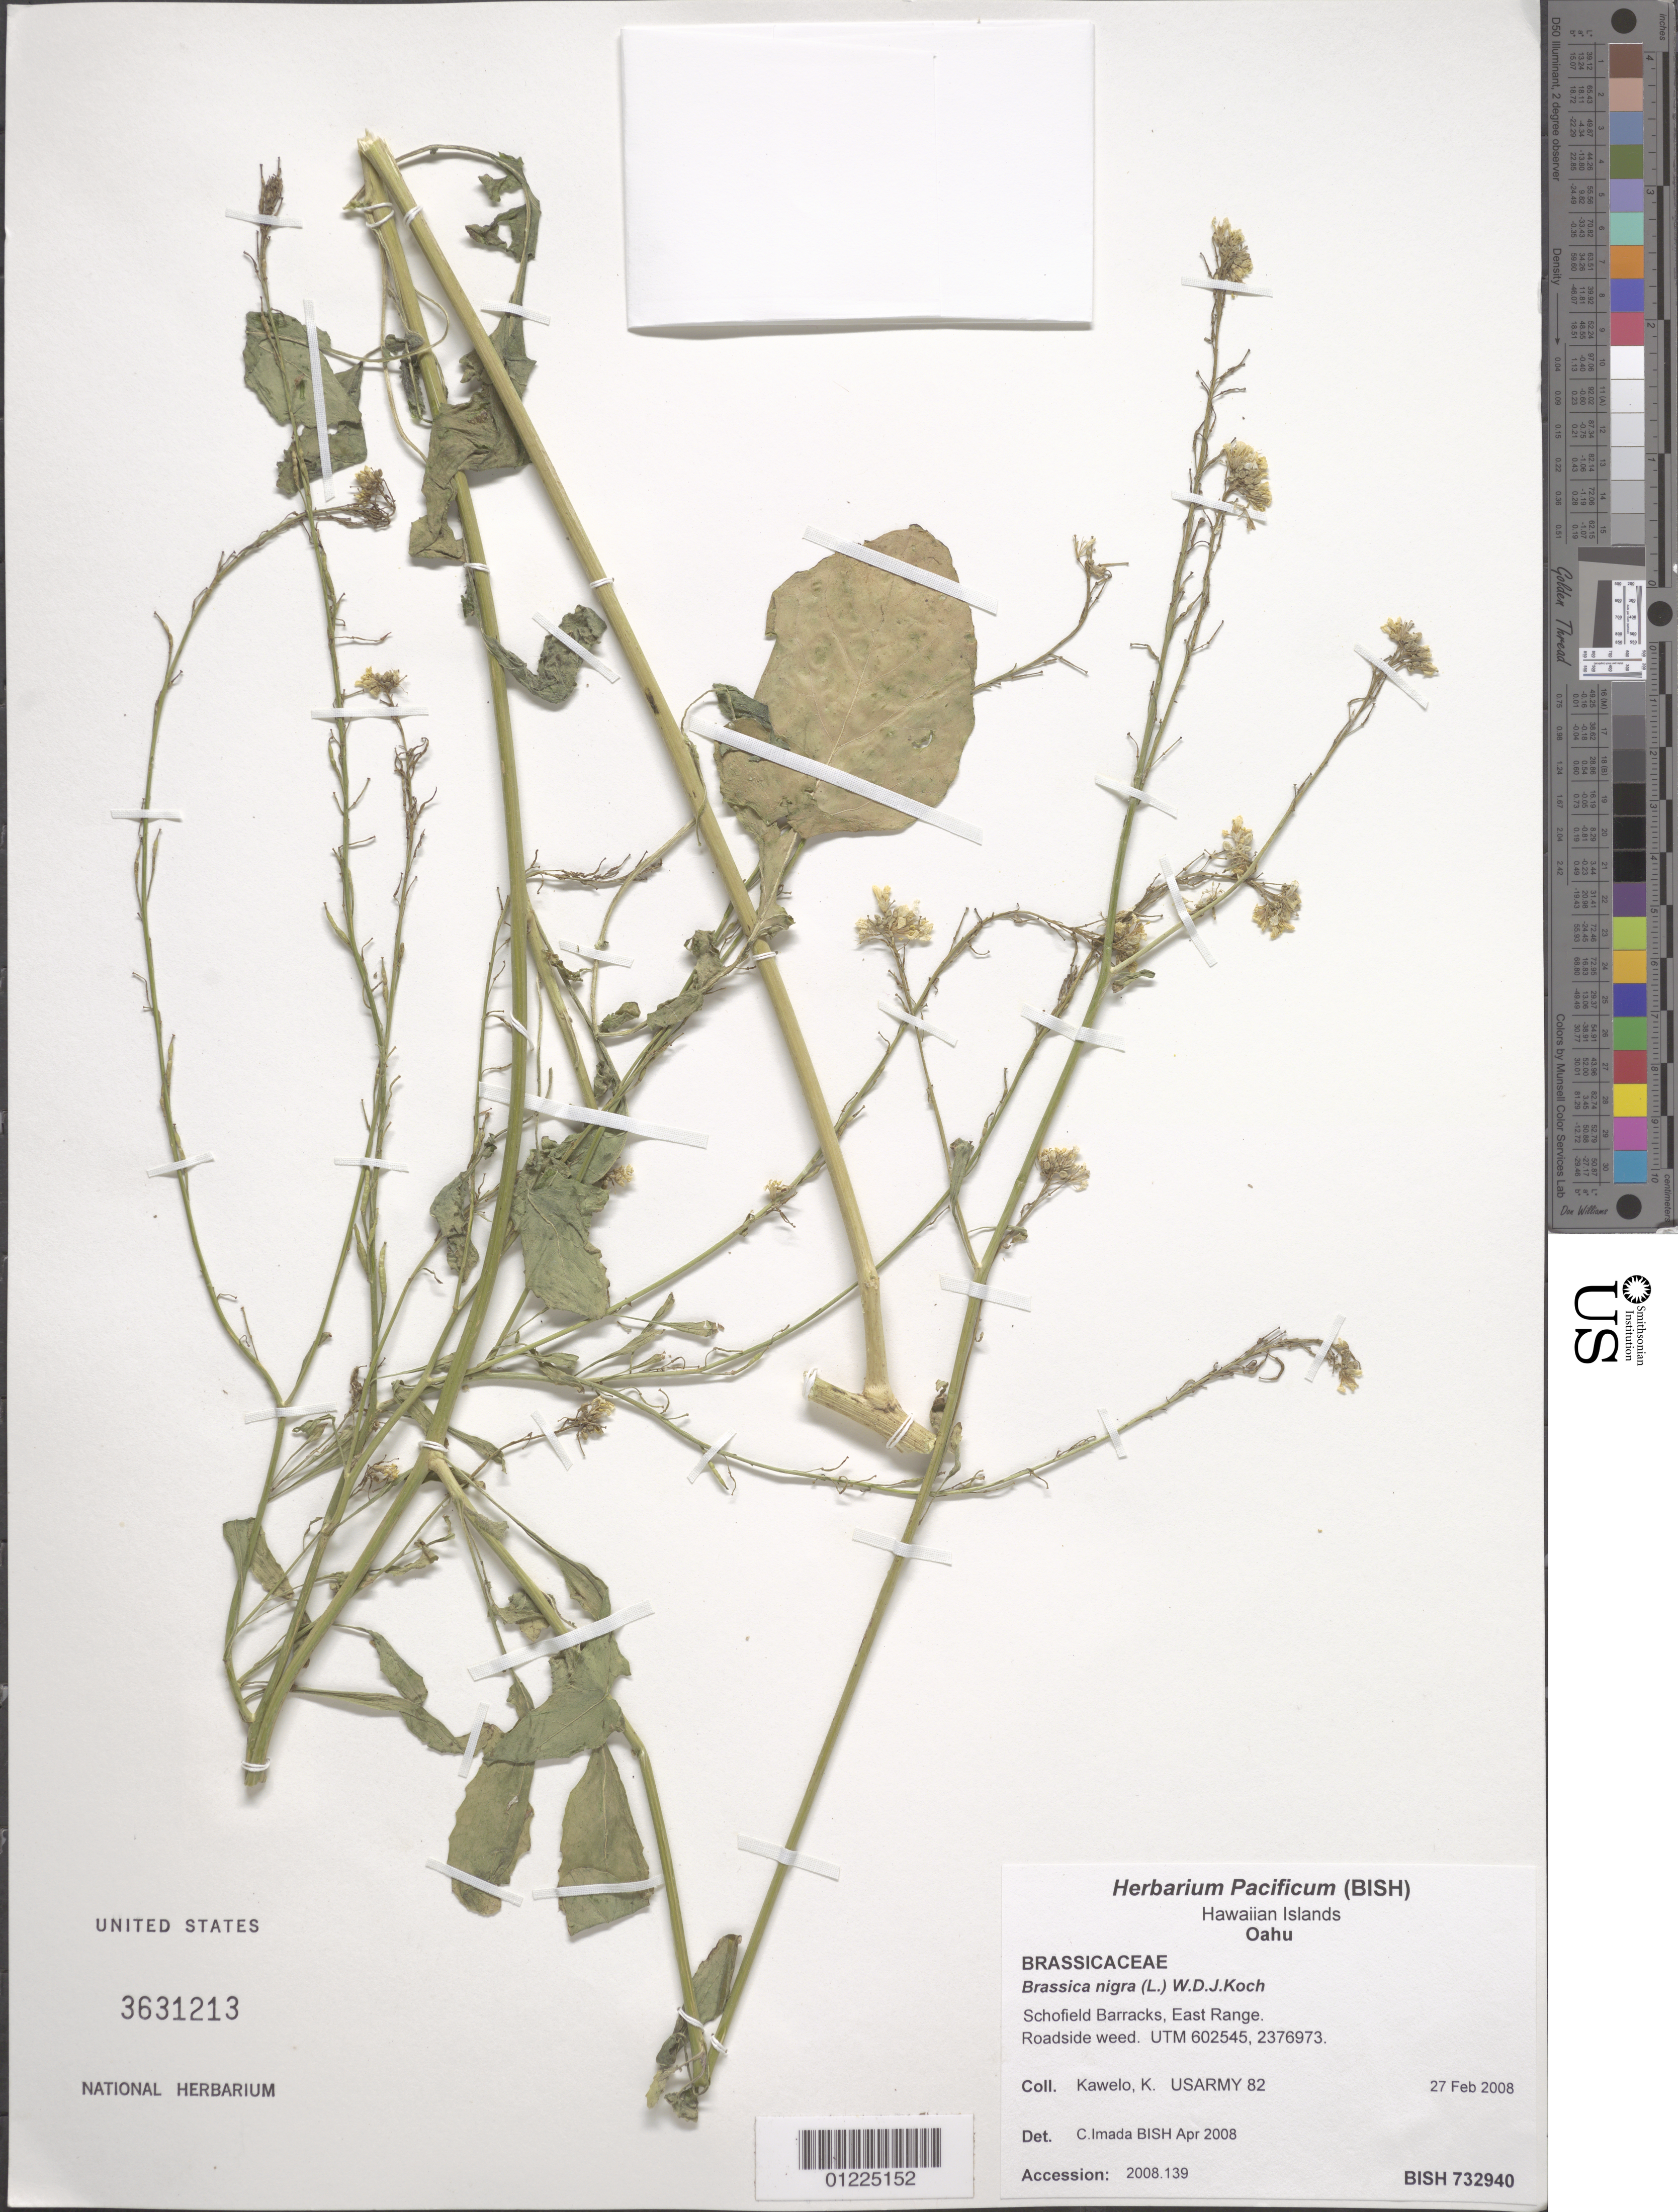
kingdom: Plantae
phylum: Tracheophyta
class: Magnoliopsida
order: Brassicales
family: Brassicaceae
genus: Brassica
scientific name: Brassica nigra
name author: (L.) W.D.J. Koch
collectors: K. Kawelo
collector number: USARMY 82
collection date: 2008-02-27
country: United States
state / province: Hawaii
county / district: Honolulu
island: Oahu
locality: Schofield Barracks, South Range.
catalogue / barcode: US 3631213